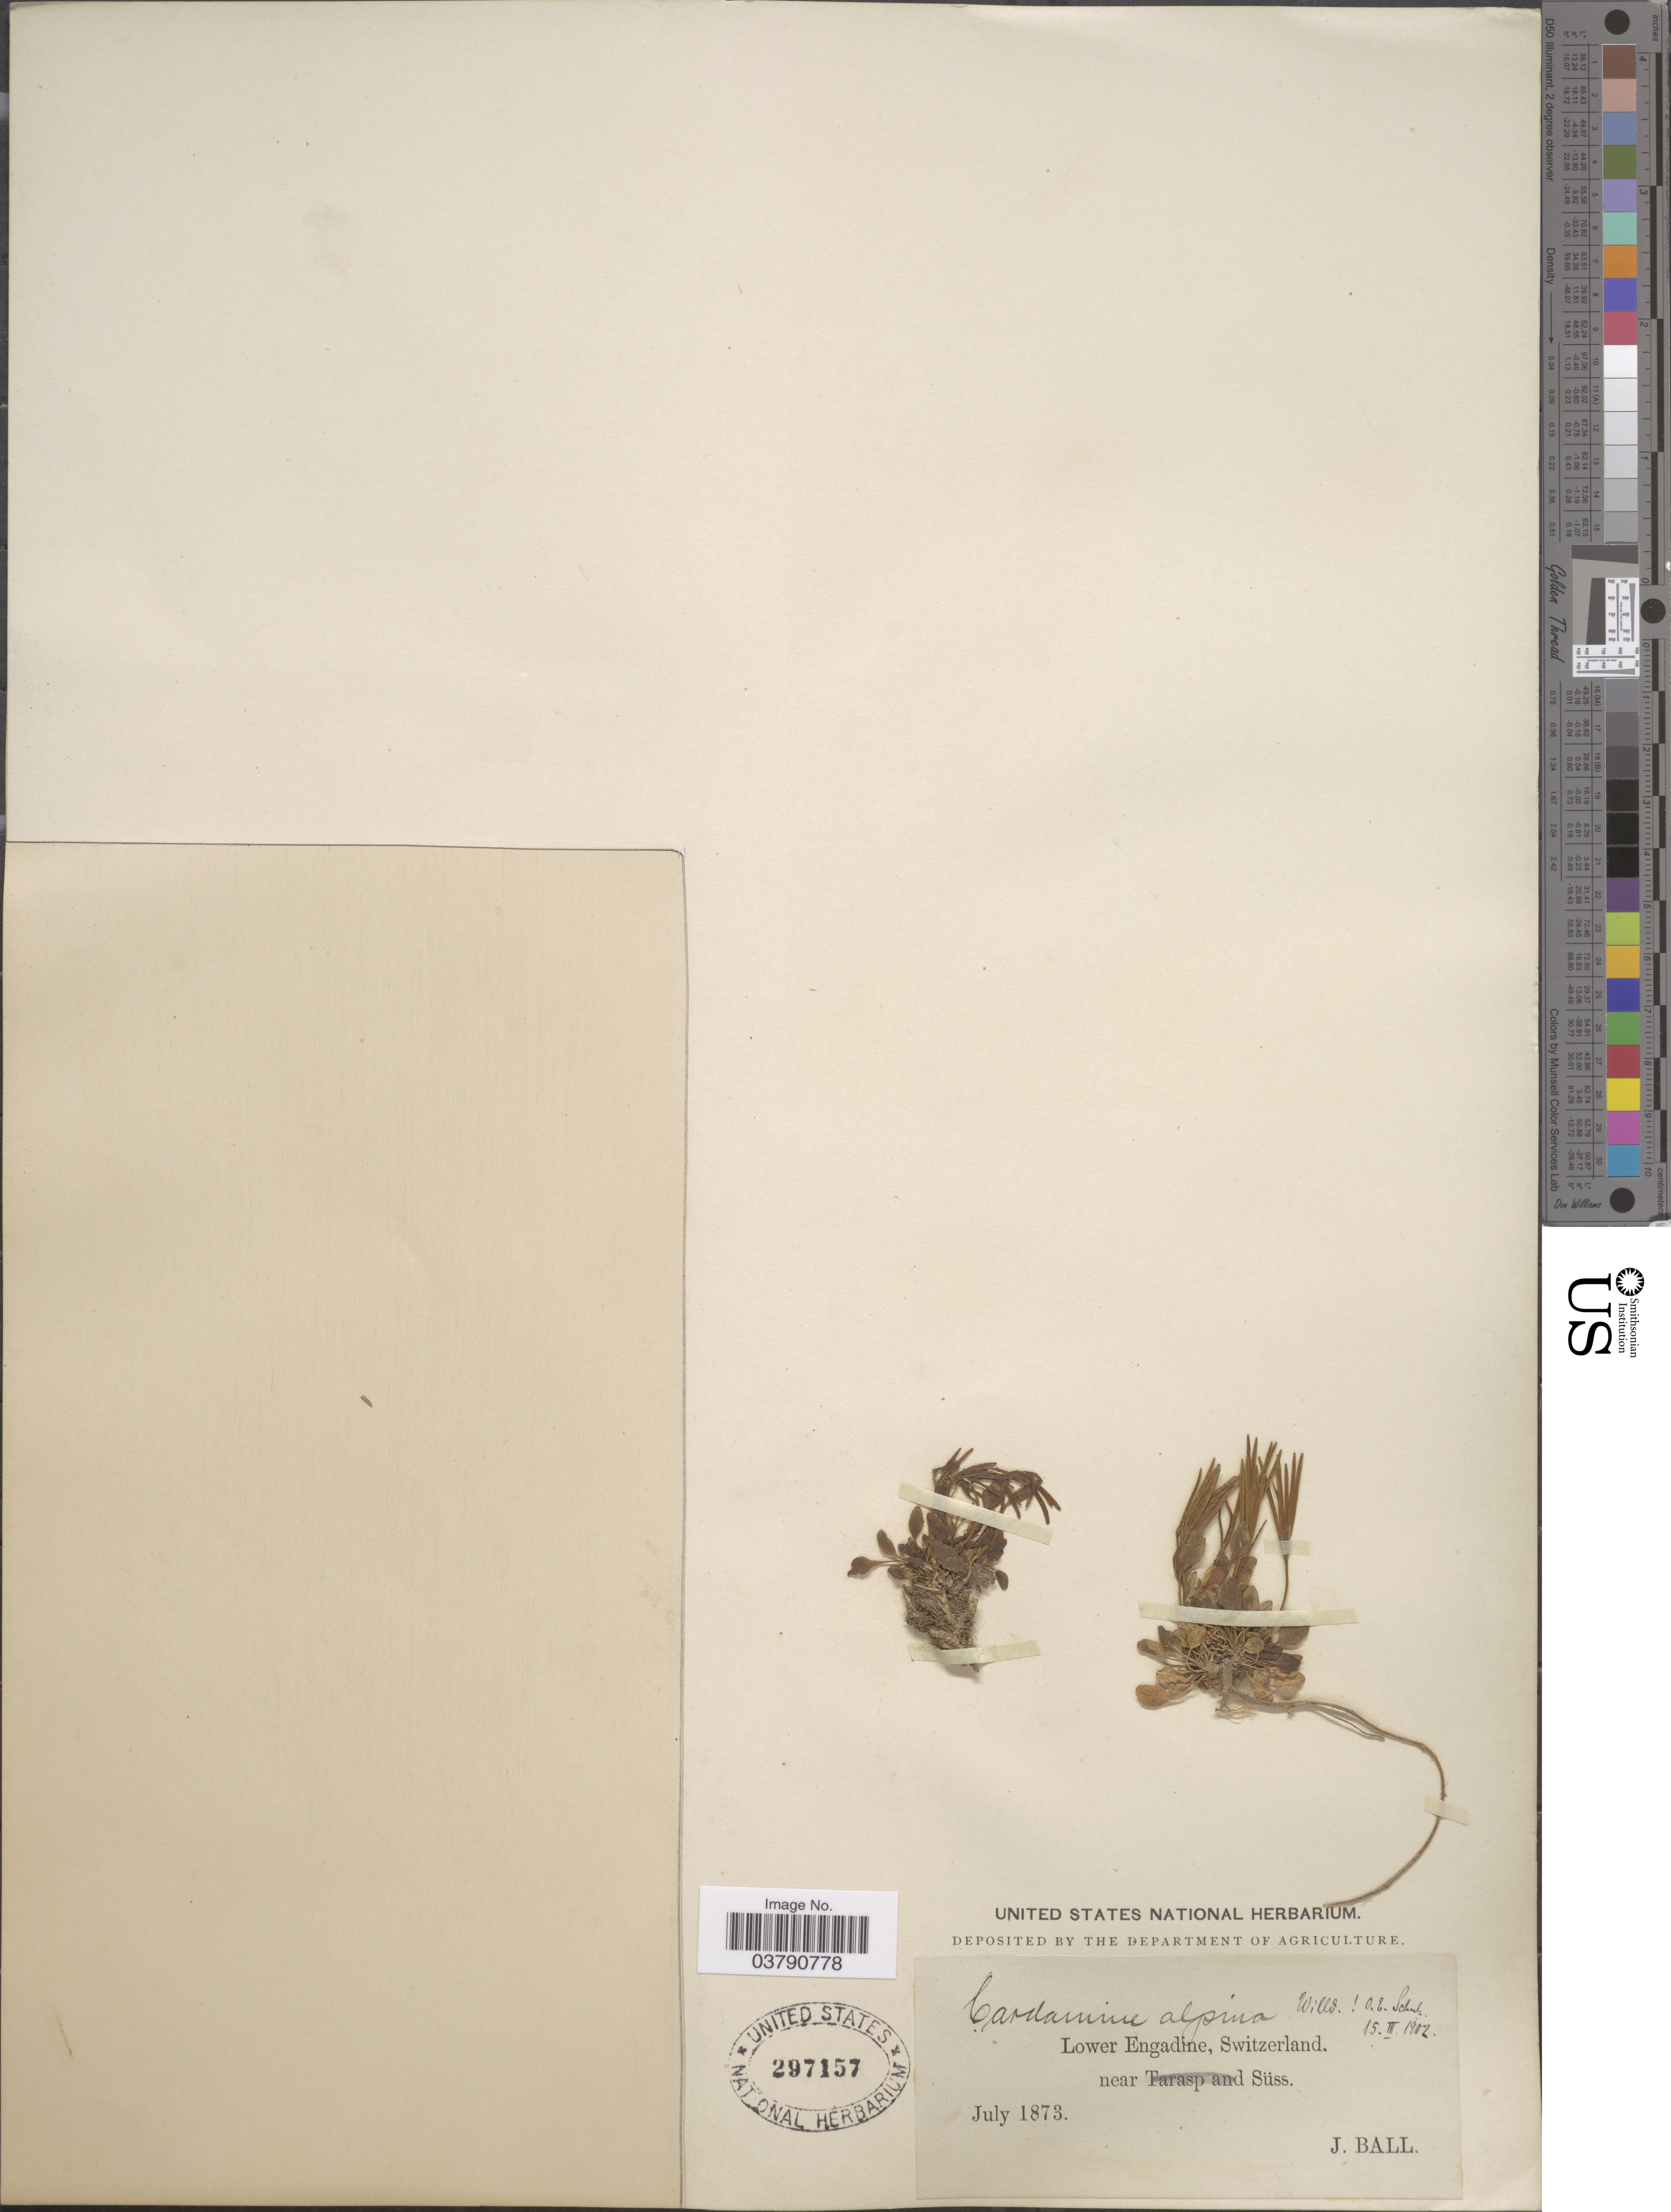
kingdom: Plantae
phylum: Tracheophyta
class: Magnoliopsida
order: Brassicales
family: Brassicaceae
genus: Cardamine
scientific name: Cardamine alpina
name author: Willd.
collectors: J. Ball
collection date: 1873-07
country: Switzerland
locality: Lower Engadine, near Süss.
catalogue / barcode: US 297157